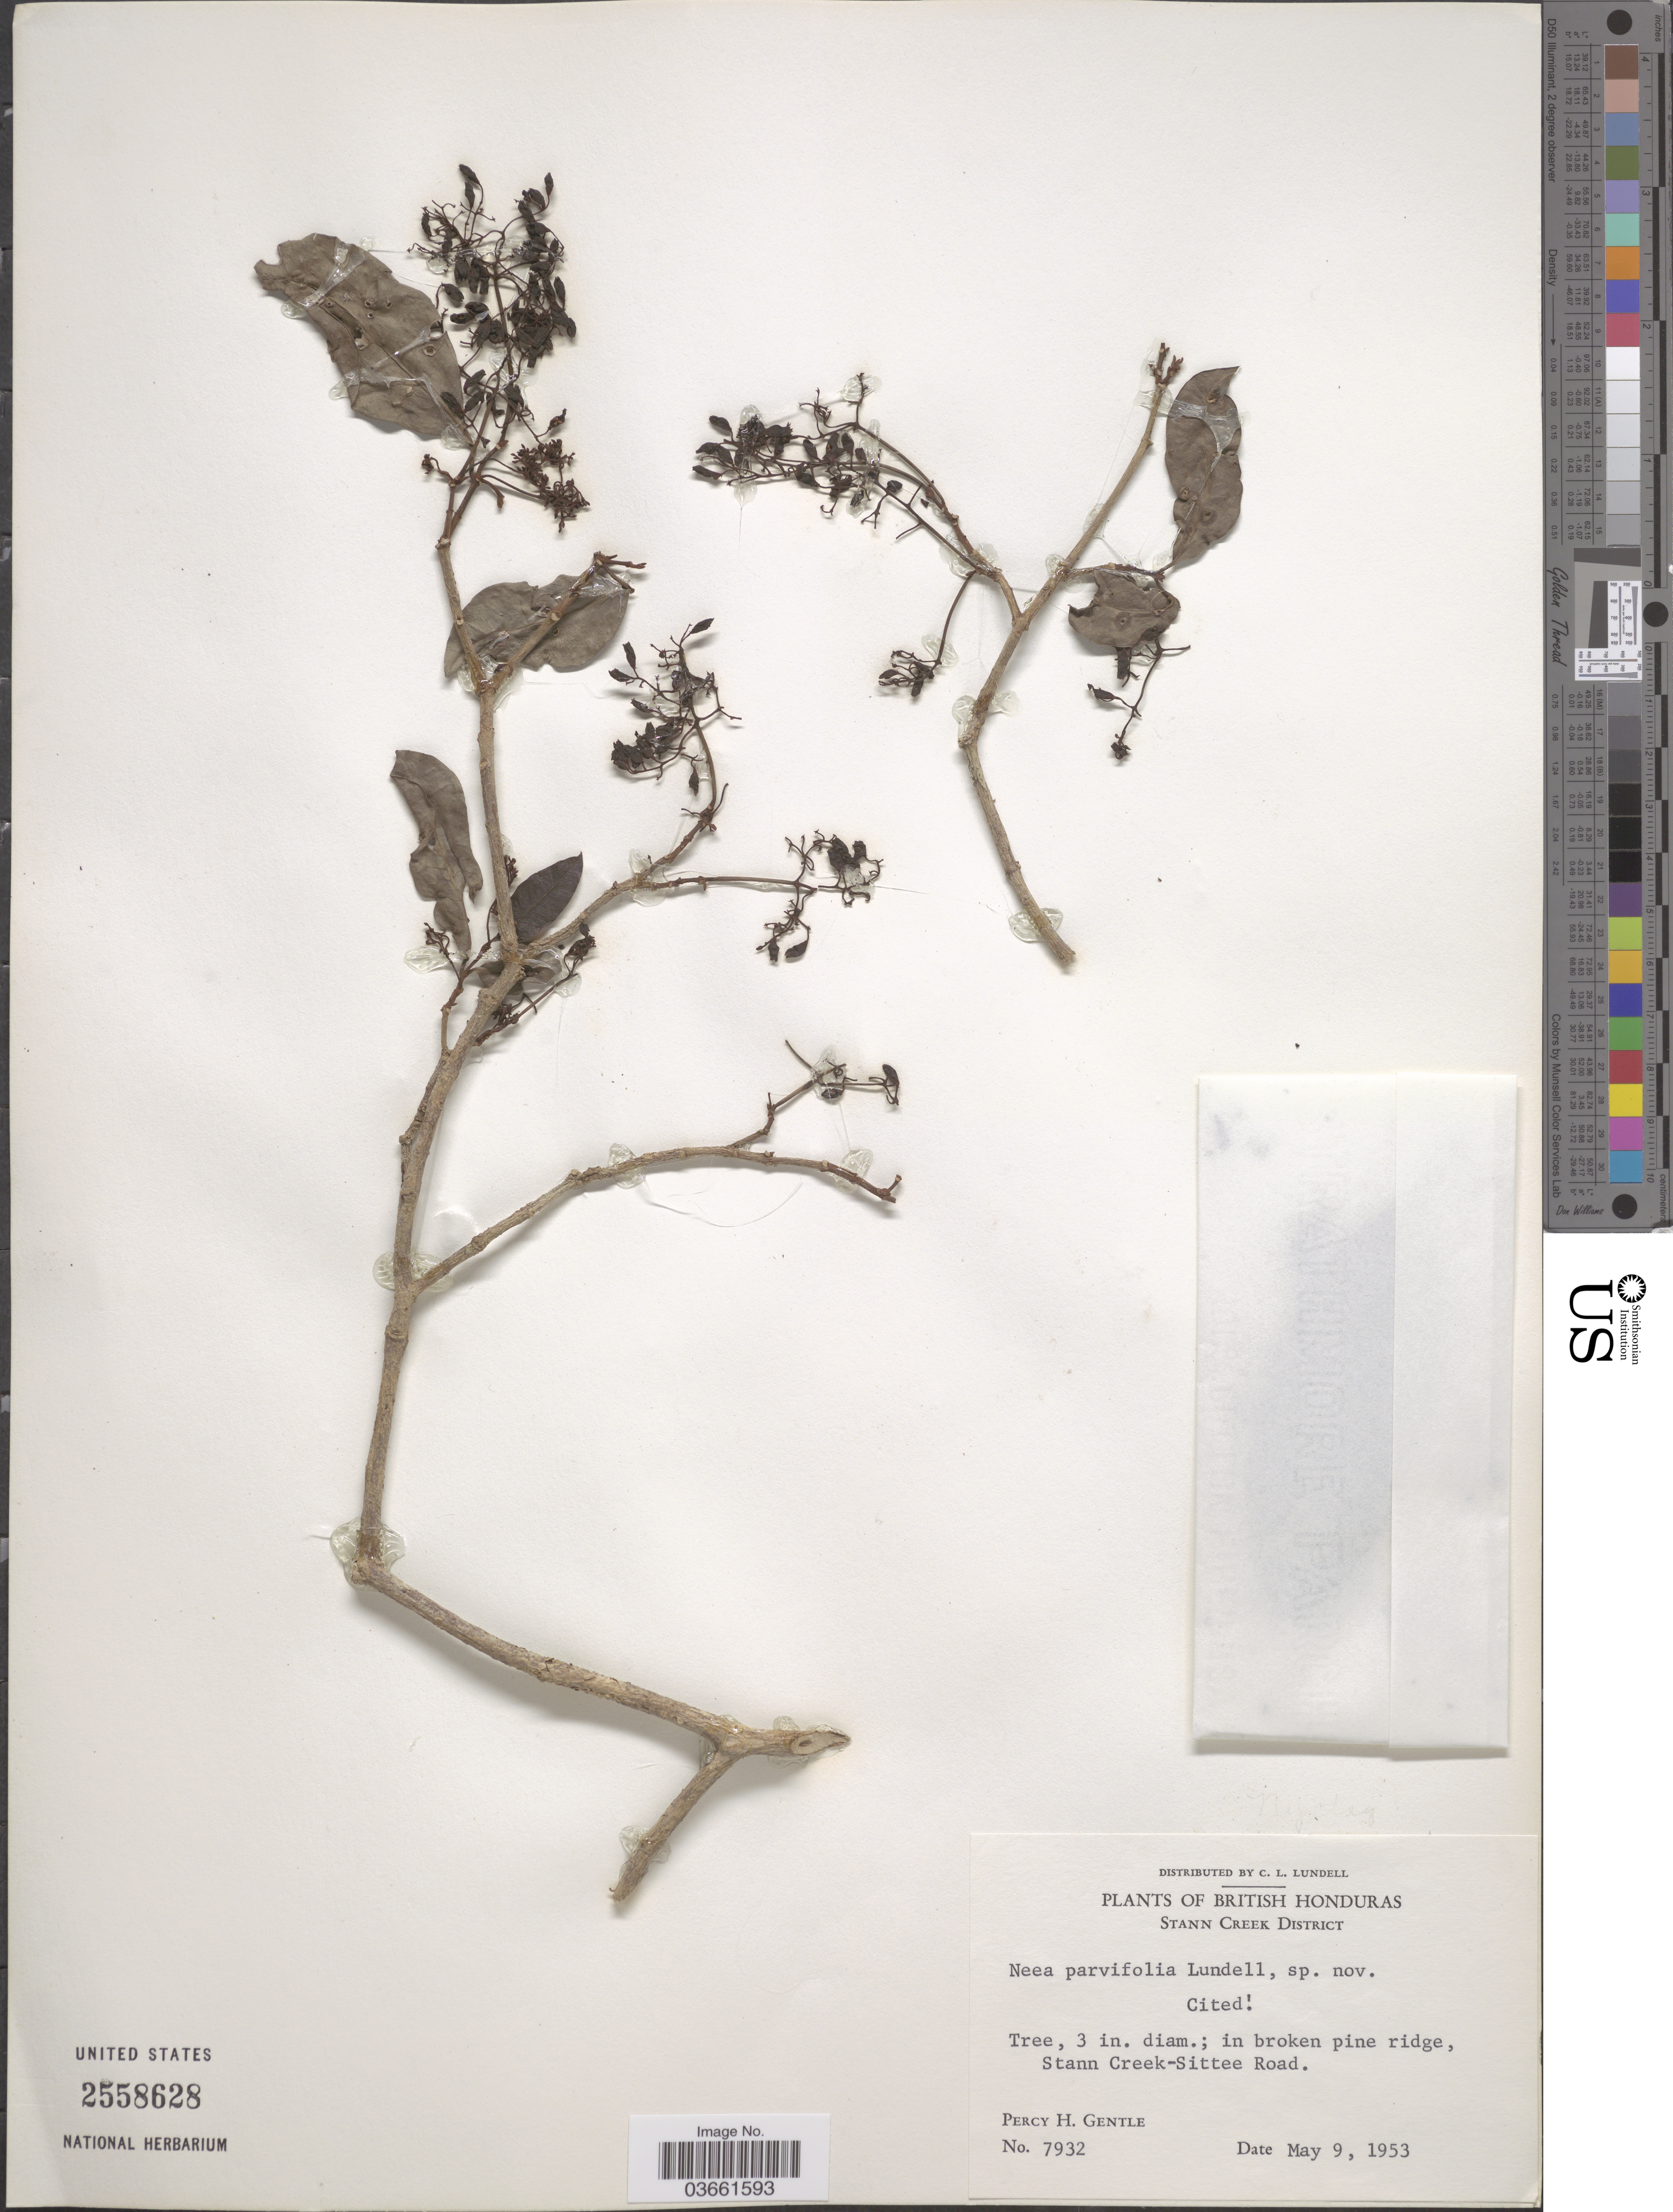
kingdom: Plantae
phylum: Tracheophyta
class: Magnoliopsida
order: Caryophyllales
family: Nyctaginaceae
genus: Neea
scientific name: Neea parvifolia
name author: Poepp. & Endl.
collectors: P. H. Gentle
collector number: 7932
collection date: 1953-05-09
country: Belize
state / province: Stann Creek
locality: British Honduras. Stann Creek District. In broken pine ridge, Stann Creek - Sittee Road.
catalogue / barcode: US 2558628